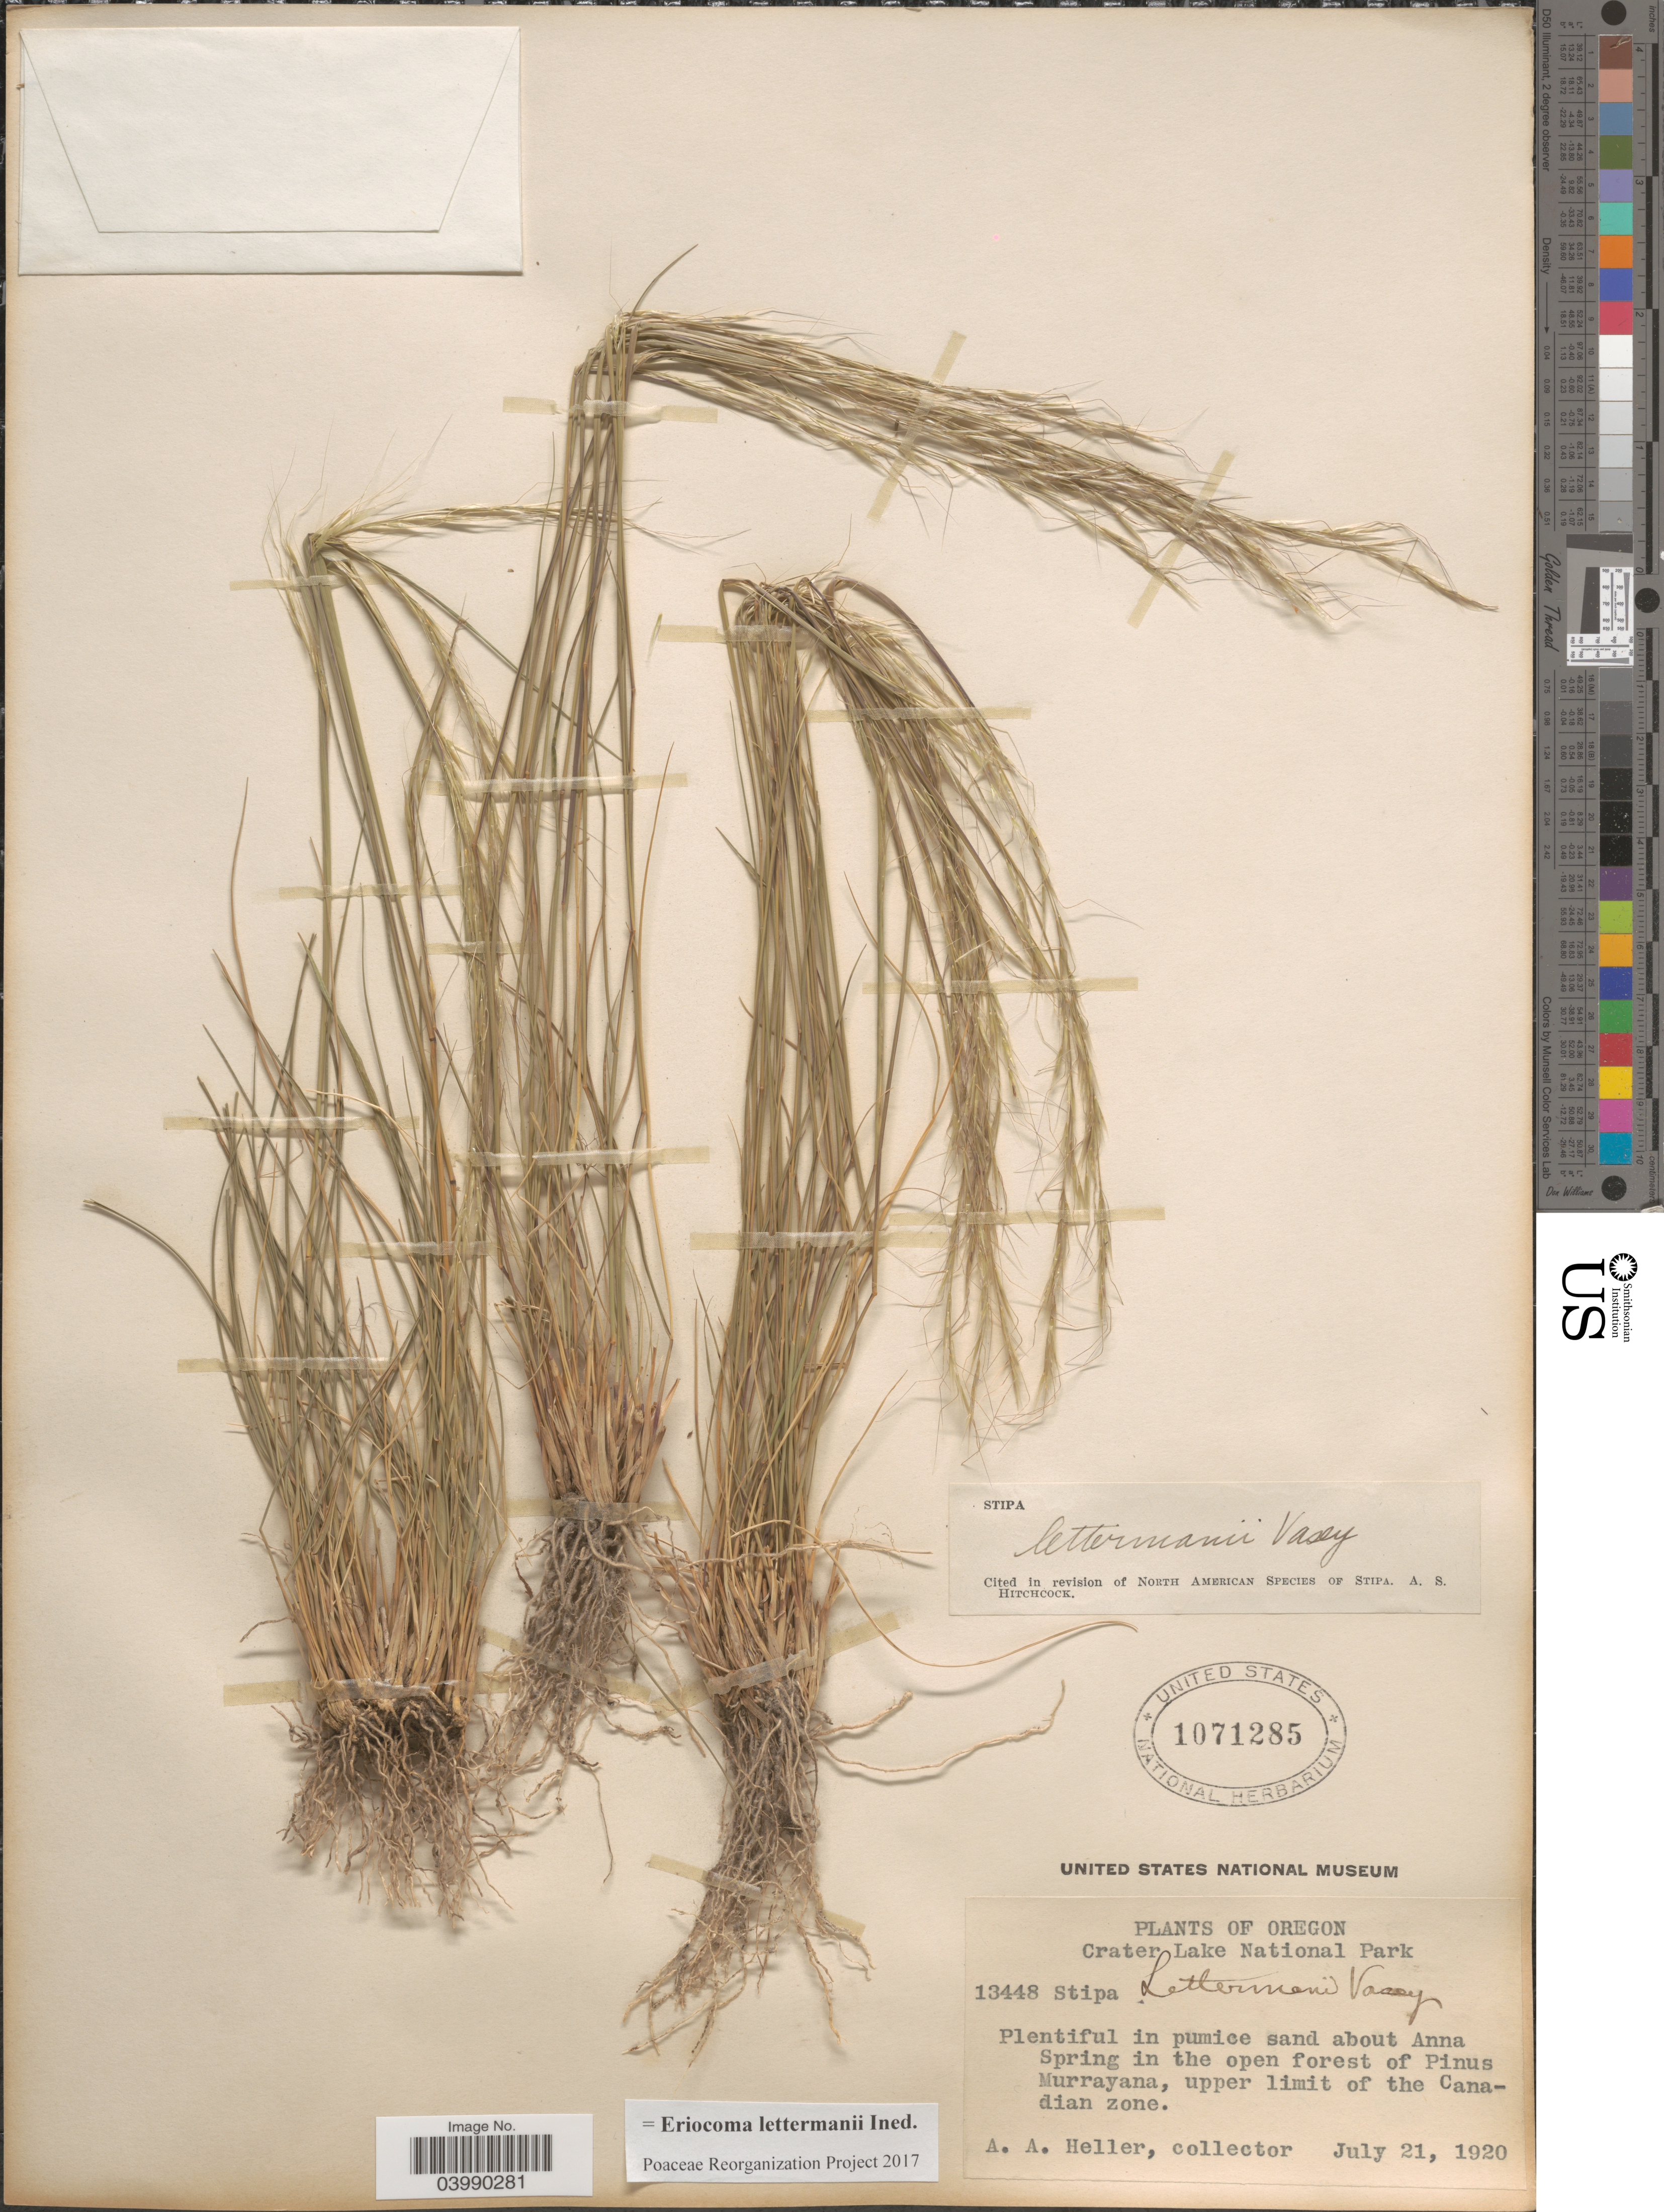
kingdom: Plantae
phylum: Tracheophyta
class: Liliopsida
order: Poales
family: Poaceae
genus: Eriocoma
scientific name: Eriocoma lettermanii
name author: (Vasey) Romasch.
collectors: A. A. Heller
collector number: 13448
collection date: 1920-07-21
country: United States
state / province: Oregon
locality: Crater Lake National Park. About Anna Spring, upper limit of the Canadian zone.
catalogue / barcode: US 1071285